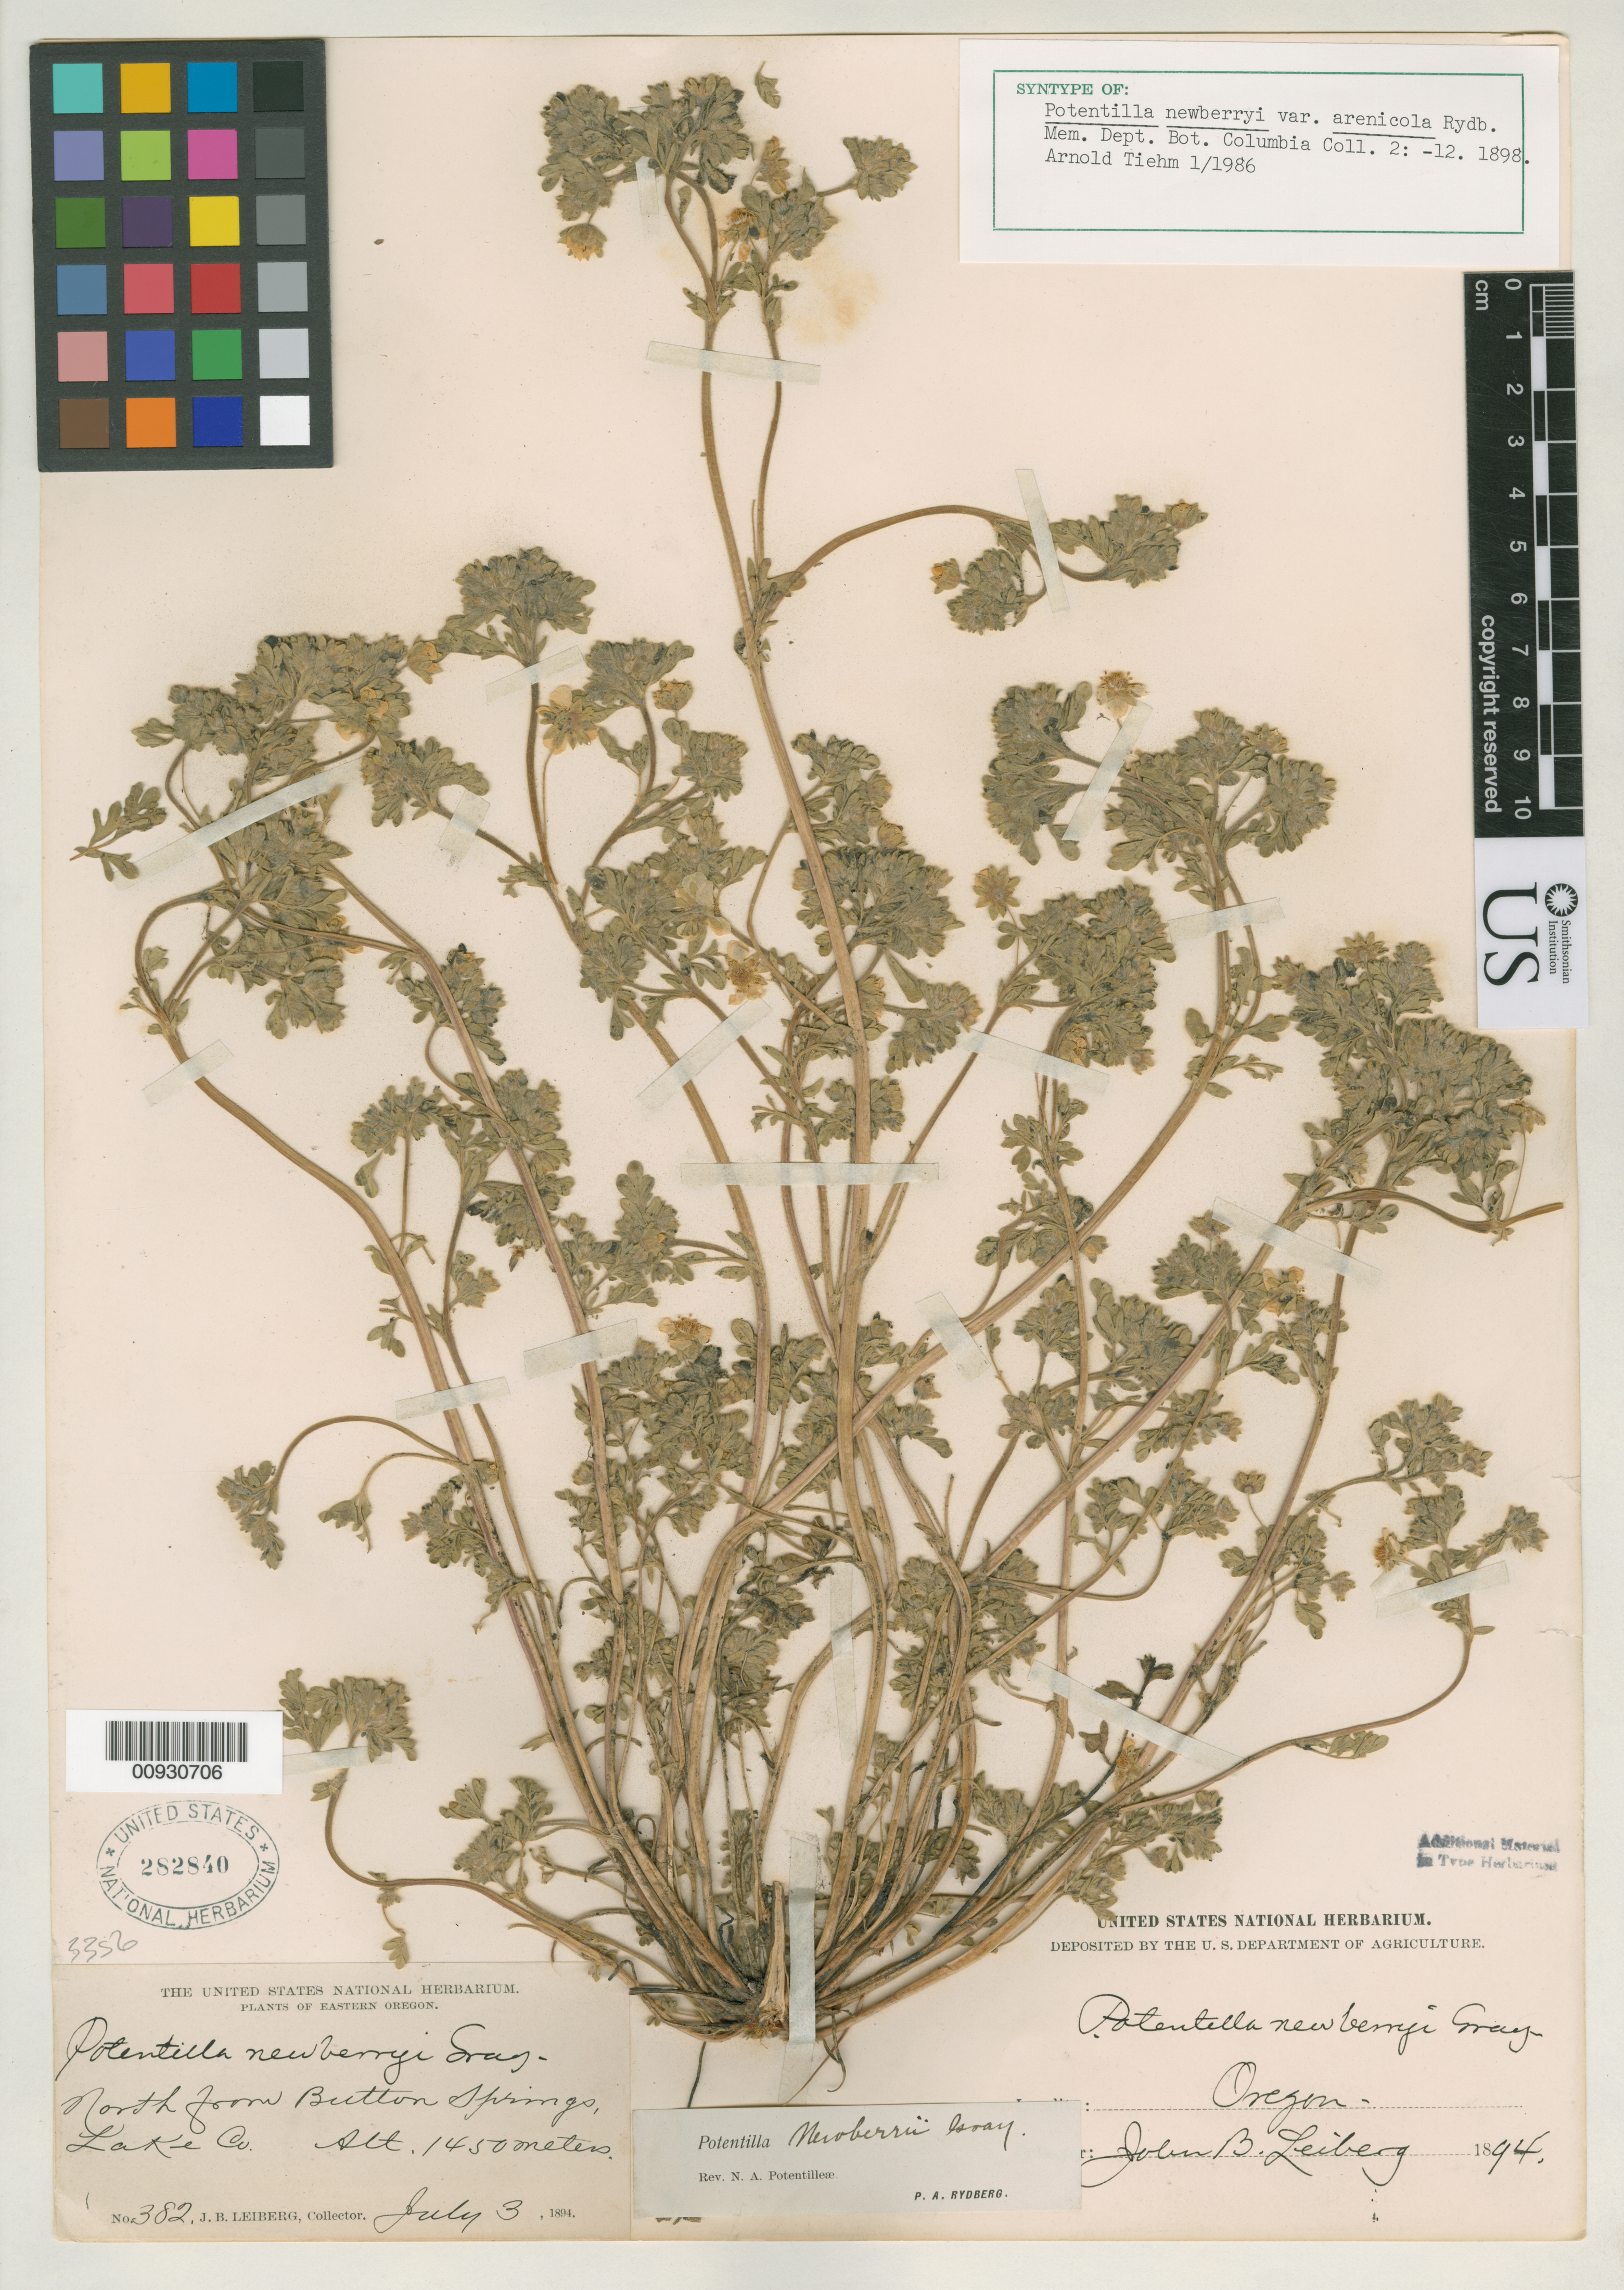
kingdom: Plantae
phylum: Tracheophyta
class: Magnoliopsida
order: Rosales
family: Rosaceae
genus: Potentilla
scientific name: Potentilla newberryi var. arenicola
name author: Rydb.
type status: Syntype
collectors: J. Leiberg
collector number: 382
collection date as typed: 03 Jul 1894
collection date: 1894-07-03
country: United States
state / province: Oregon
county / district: Lake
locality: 16 km N of Button Springs.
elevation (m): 1450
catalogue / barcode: US 282840